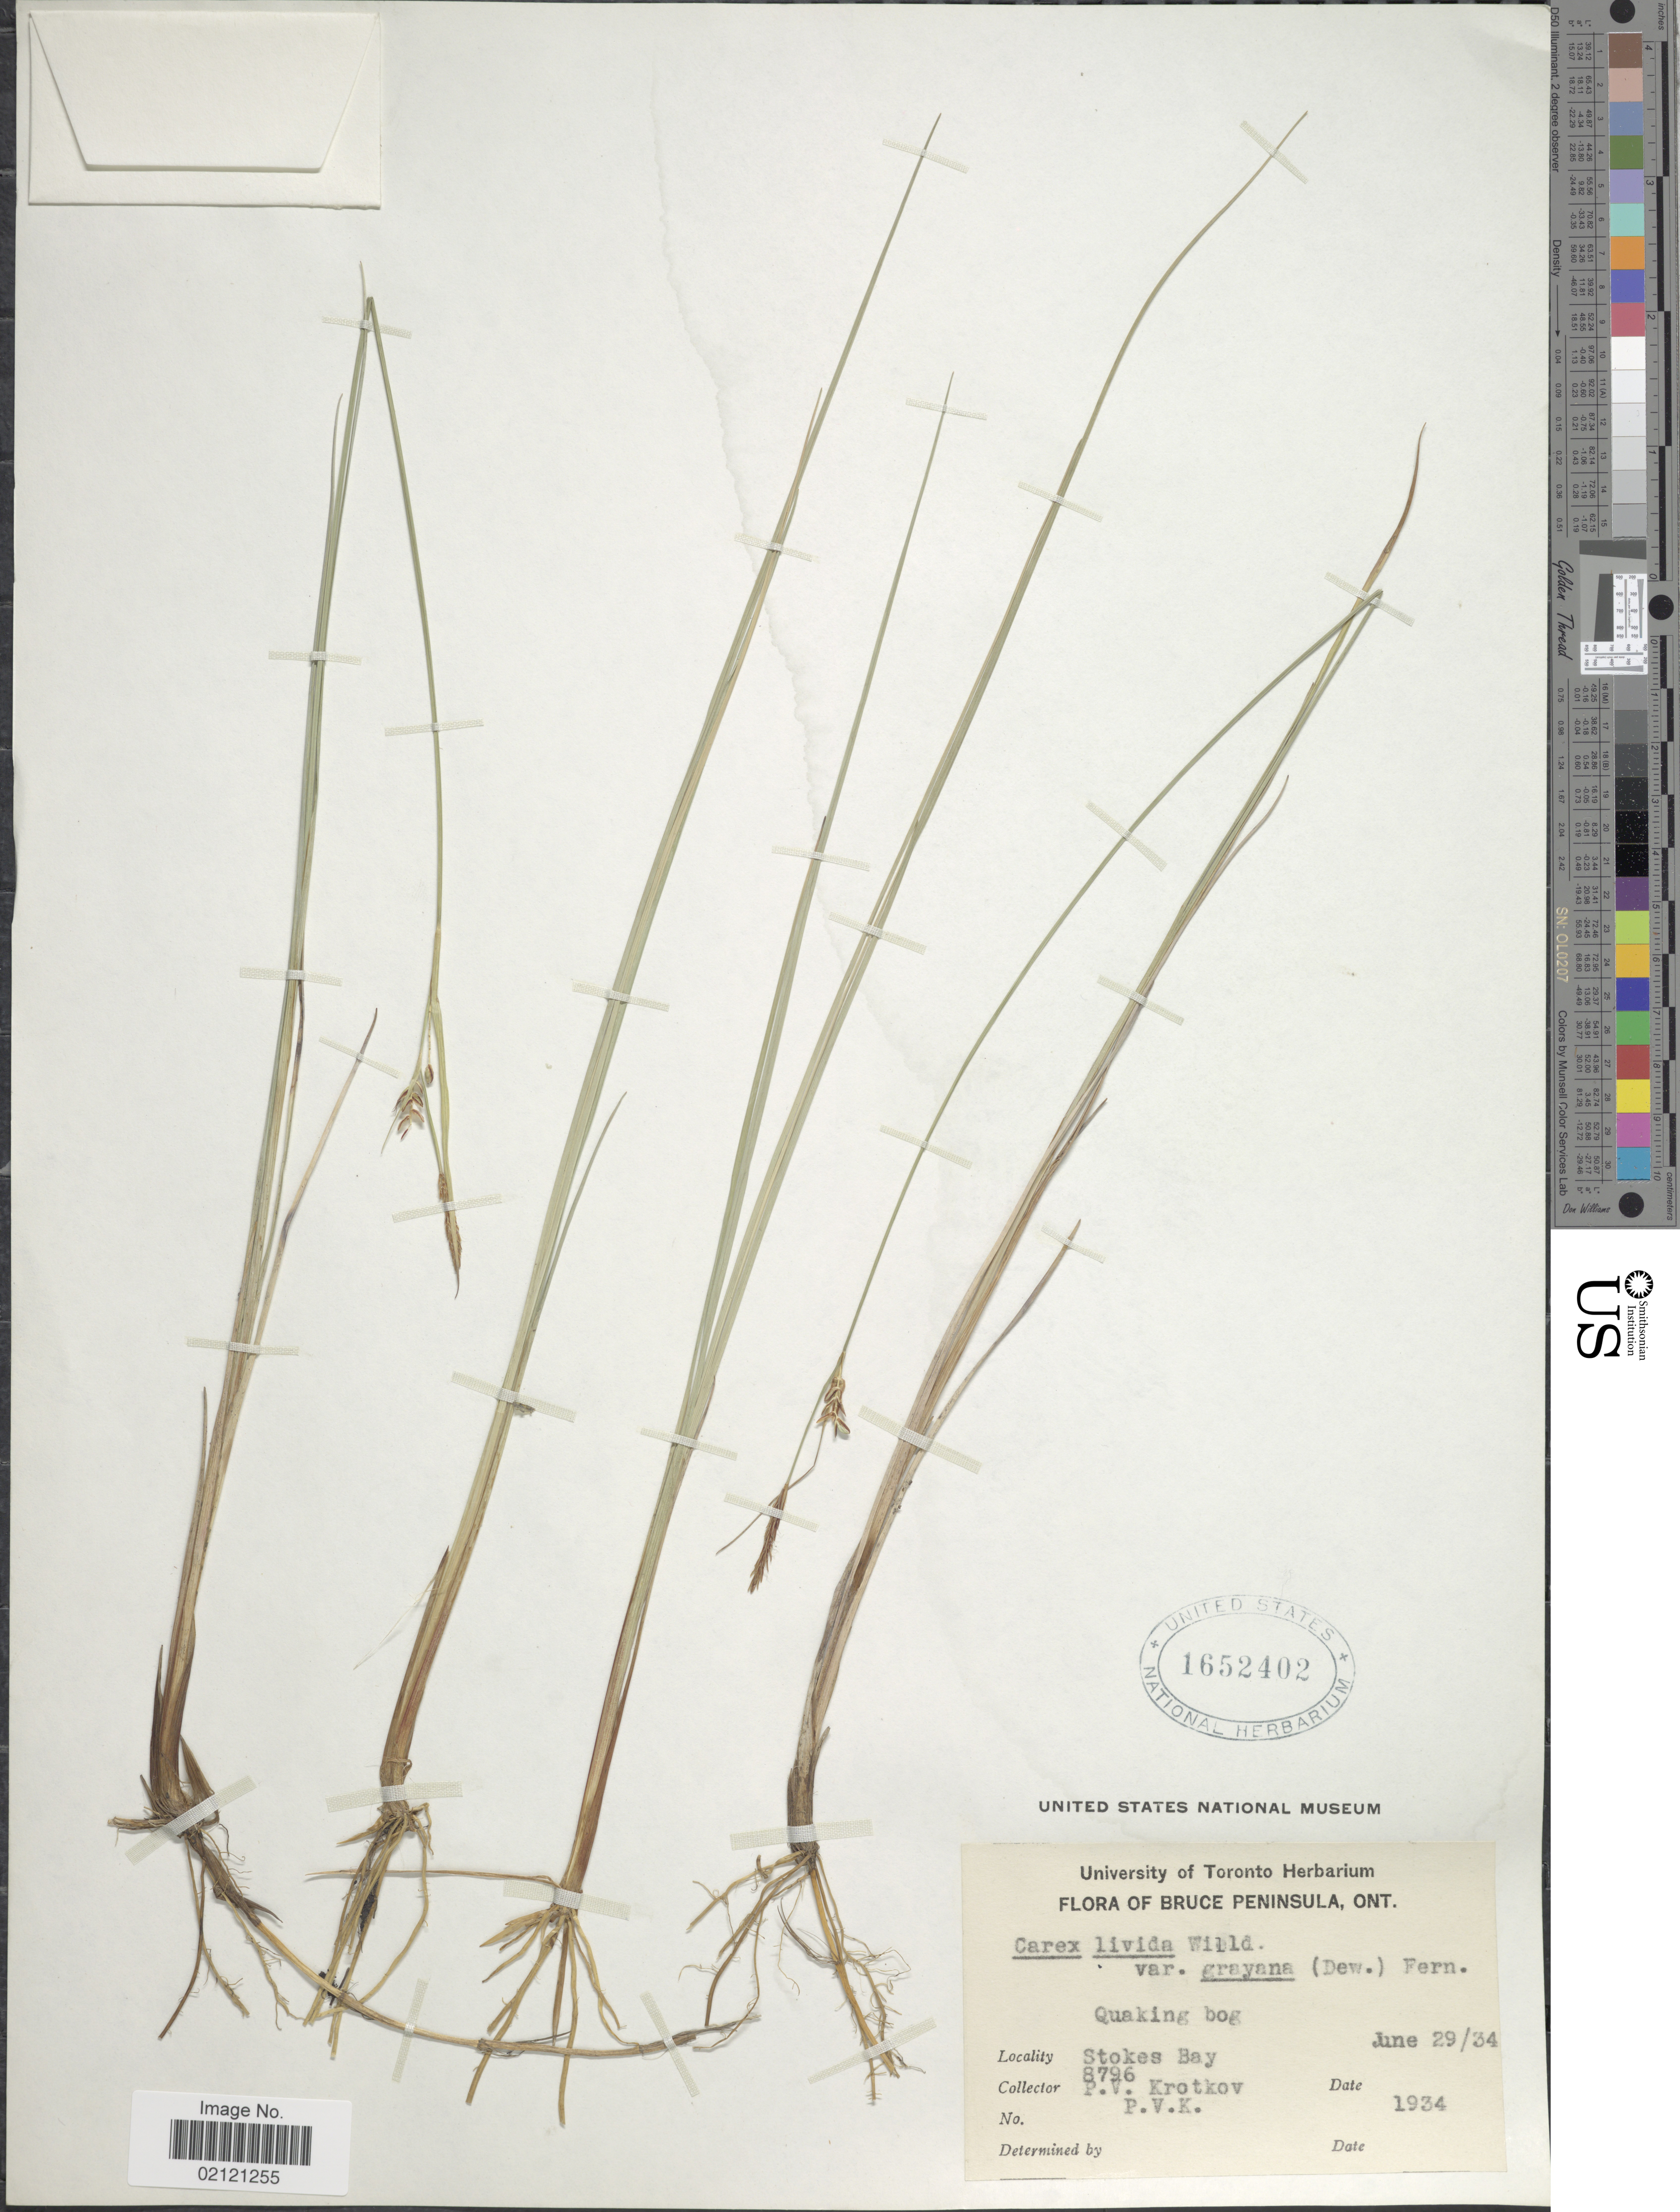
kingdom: Plantae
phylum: Tracheophyta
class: Liliopsida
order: Poales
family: Cyperaceae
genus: Carex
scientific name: Carex livida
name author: (Wahlenb.) Willd.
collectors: P. V. Krotkov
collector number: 8796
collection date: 1934-06-29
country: Canada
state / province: Ontario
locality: Bruce Peninsula, Quaking bog, Stokes Bay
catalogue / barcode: US 1652402